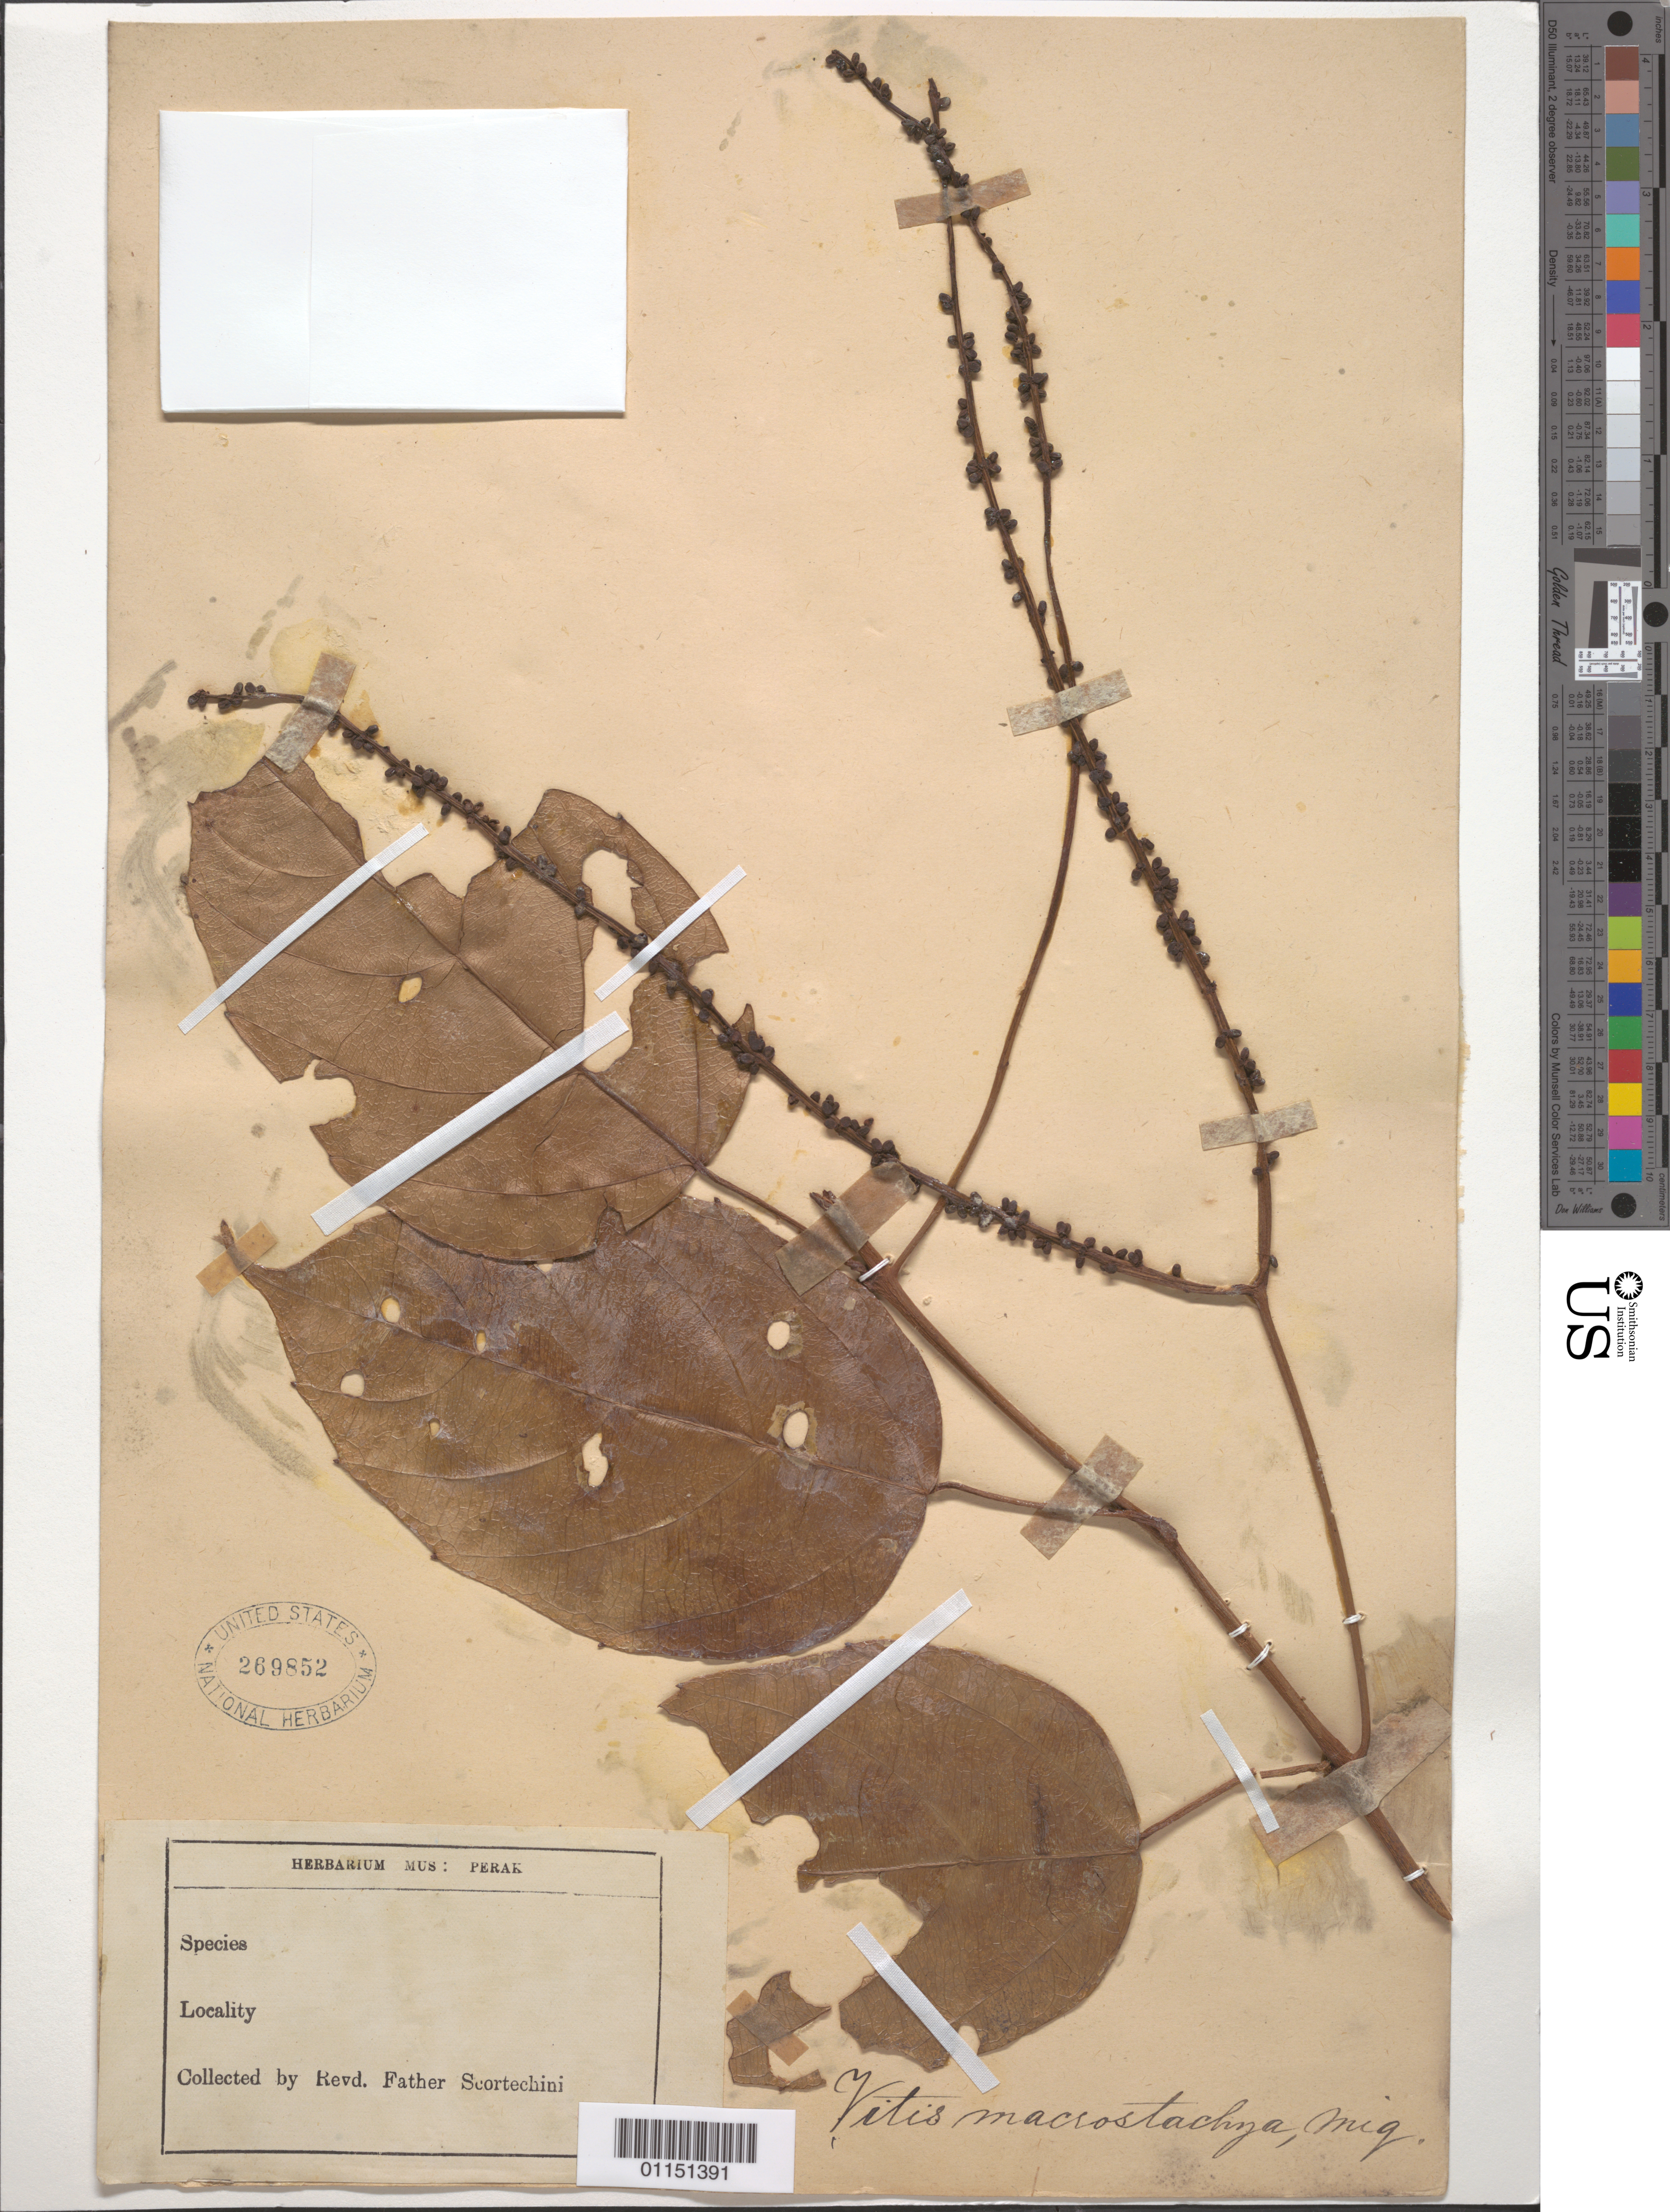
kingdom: Plantae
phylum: Tracheophyta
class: Magnoliopsida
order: Vitales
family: Vitaceae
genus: Vitis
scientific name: Vitis macrostachya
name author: Miq.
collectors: Fr. Scortechini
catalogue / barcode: US 269852